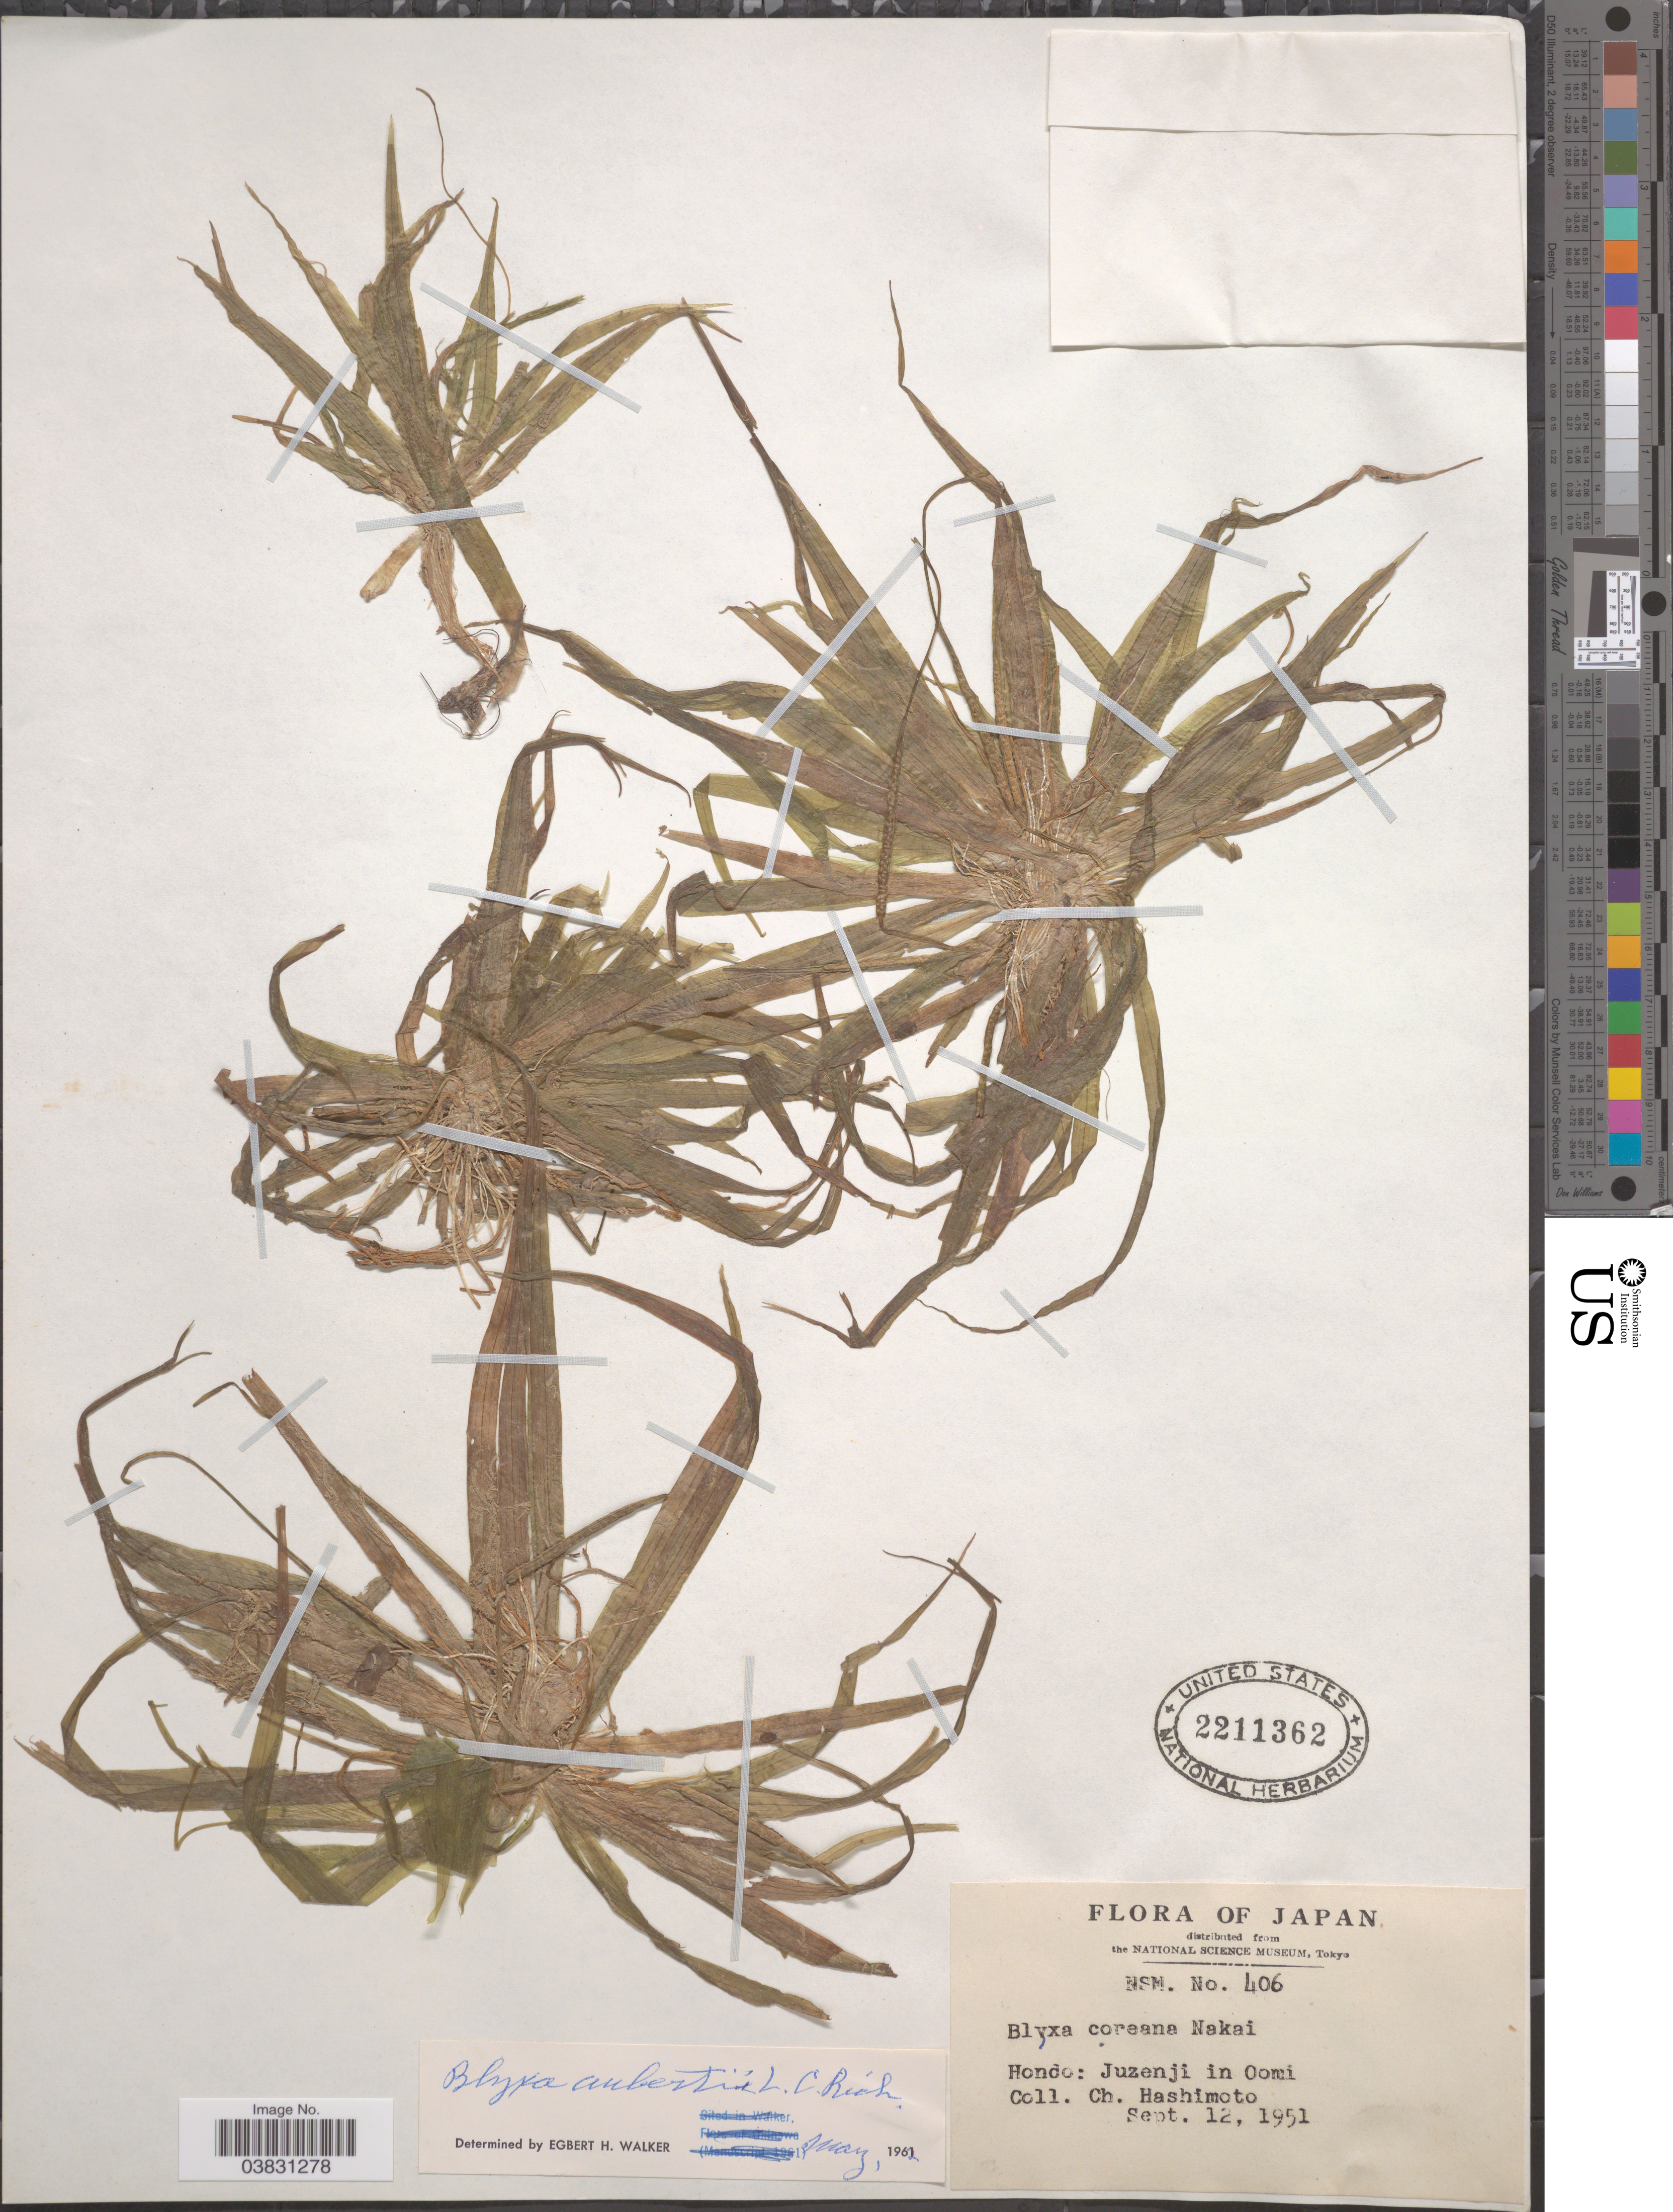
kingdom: Plantae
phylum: Tracheophyta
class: Liliopsida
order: Alismatales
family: Hydrocharitaceae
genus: Blyxa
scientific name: Blyxa aubertii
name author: Rich.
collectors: C. Hashimoto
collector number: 406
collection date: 1951-09-12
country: Japan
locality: Hondo: Juzenji in Oomi.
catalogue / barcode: US 2211362